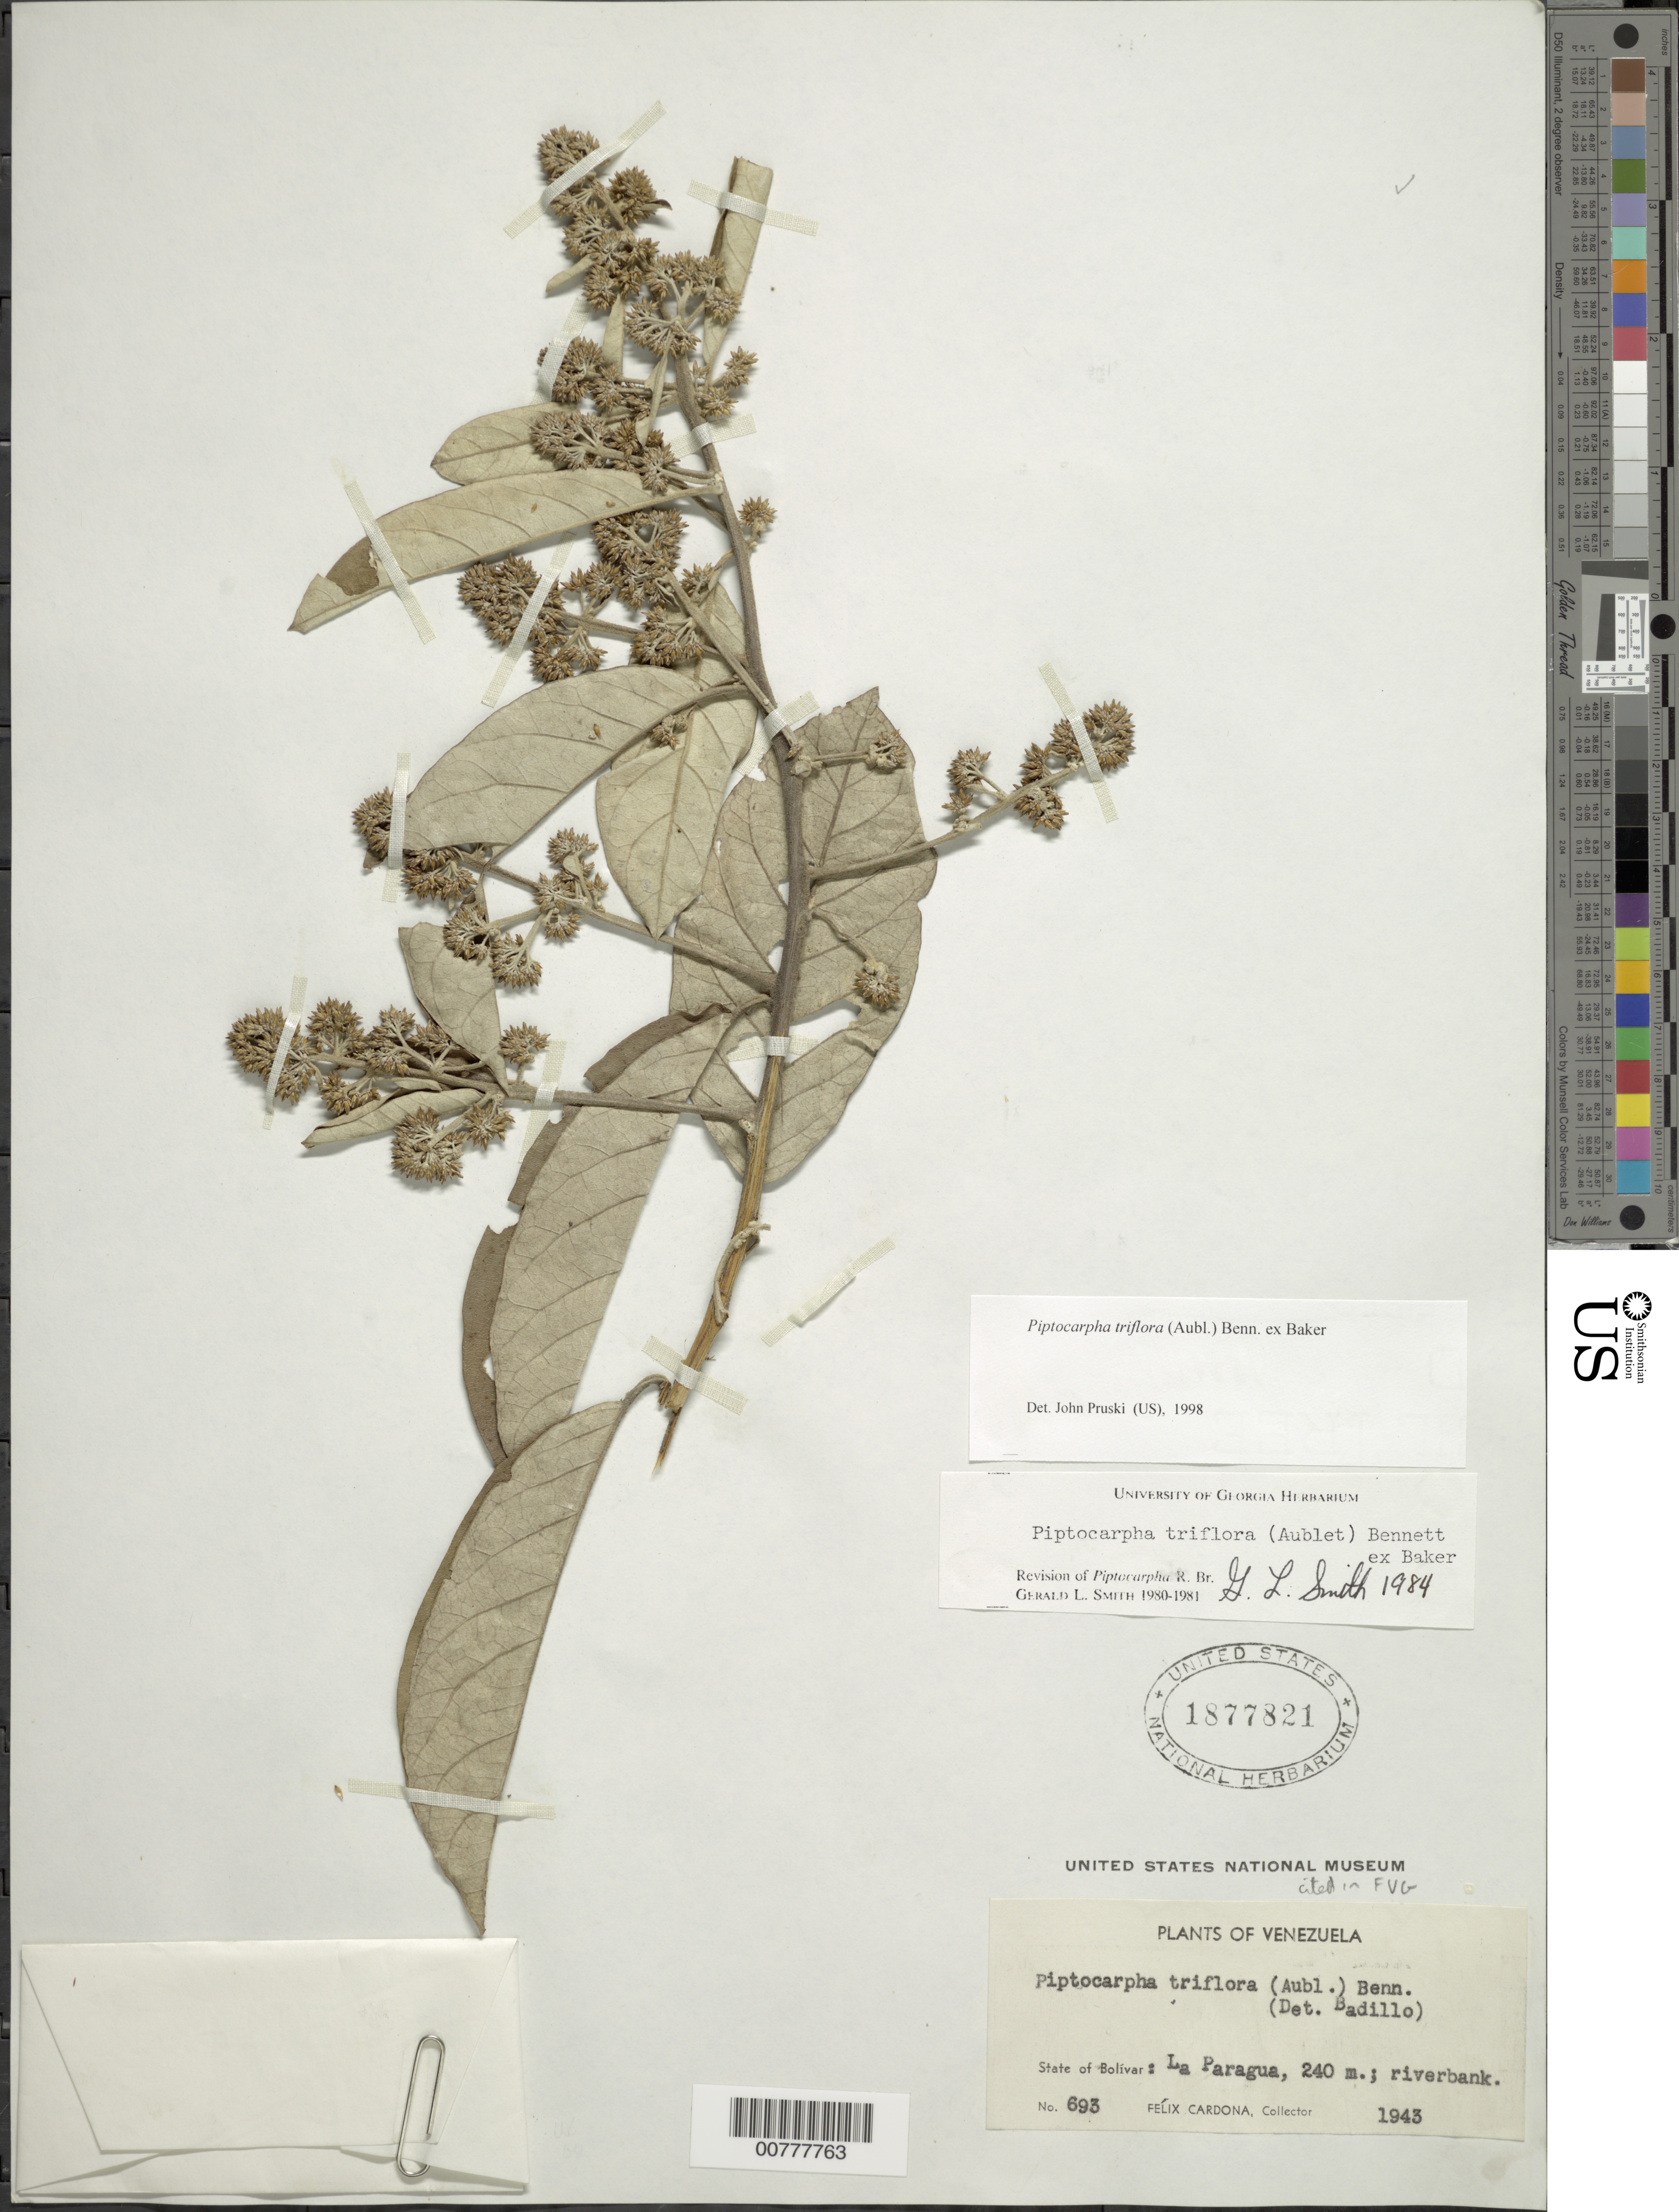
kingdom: Plantae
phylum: Tracheophyta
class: Magnoliopsida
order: Asterales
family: Asteraceae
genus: Piptocarpha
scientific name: Piptocarpha triflora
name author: (Aubl.) Benn. ex Baker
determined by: Pruski, J. F.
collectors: F. Cardona Puig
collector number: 693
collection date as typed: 1943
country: Venezuela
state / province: Bolívar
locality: La Paragua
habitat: Riverbank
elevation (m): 240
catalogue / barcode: US 1877821